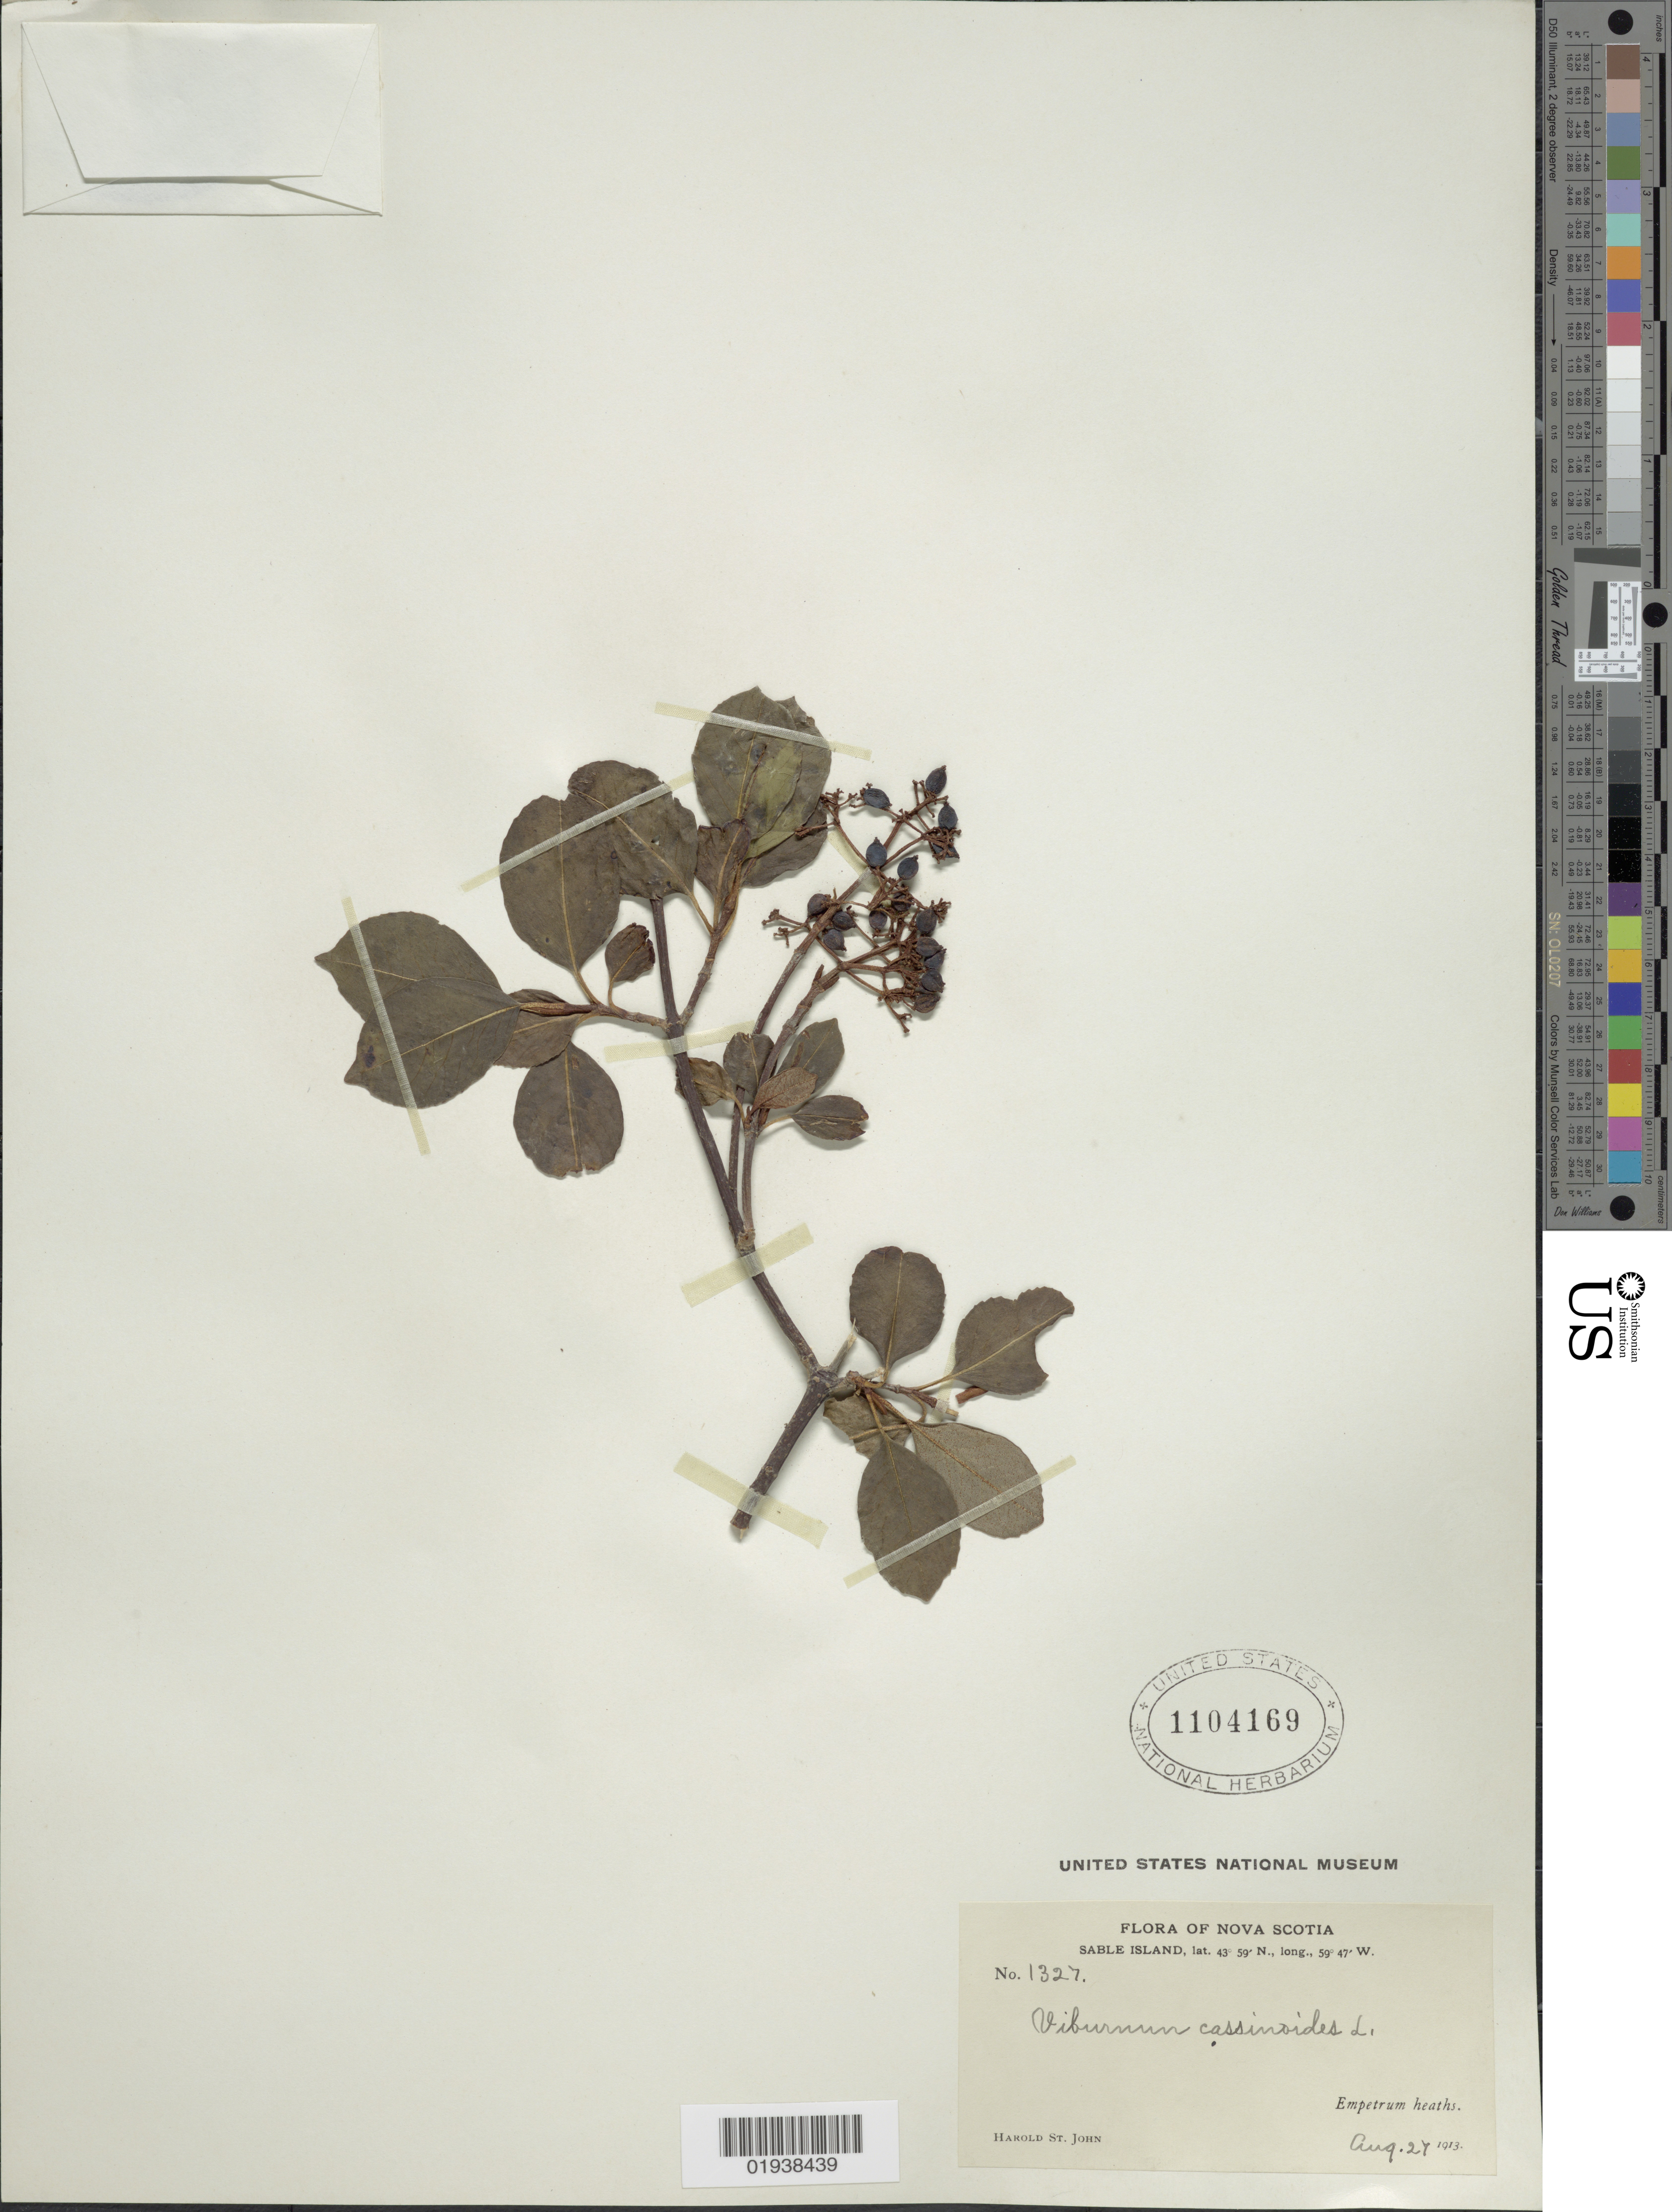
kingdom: Plantae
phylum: Tracheophyta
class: Magnoliopsida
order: Dipsacales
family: Viburnaceae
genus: Viburnum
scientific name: Viburnum cassinoides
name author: L.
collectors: H. St. John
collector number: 1327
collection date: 1913-08-27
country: Canada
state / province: Nova Scotia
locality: Sable Island. Empetrum heaths.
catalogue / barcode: US 1104169